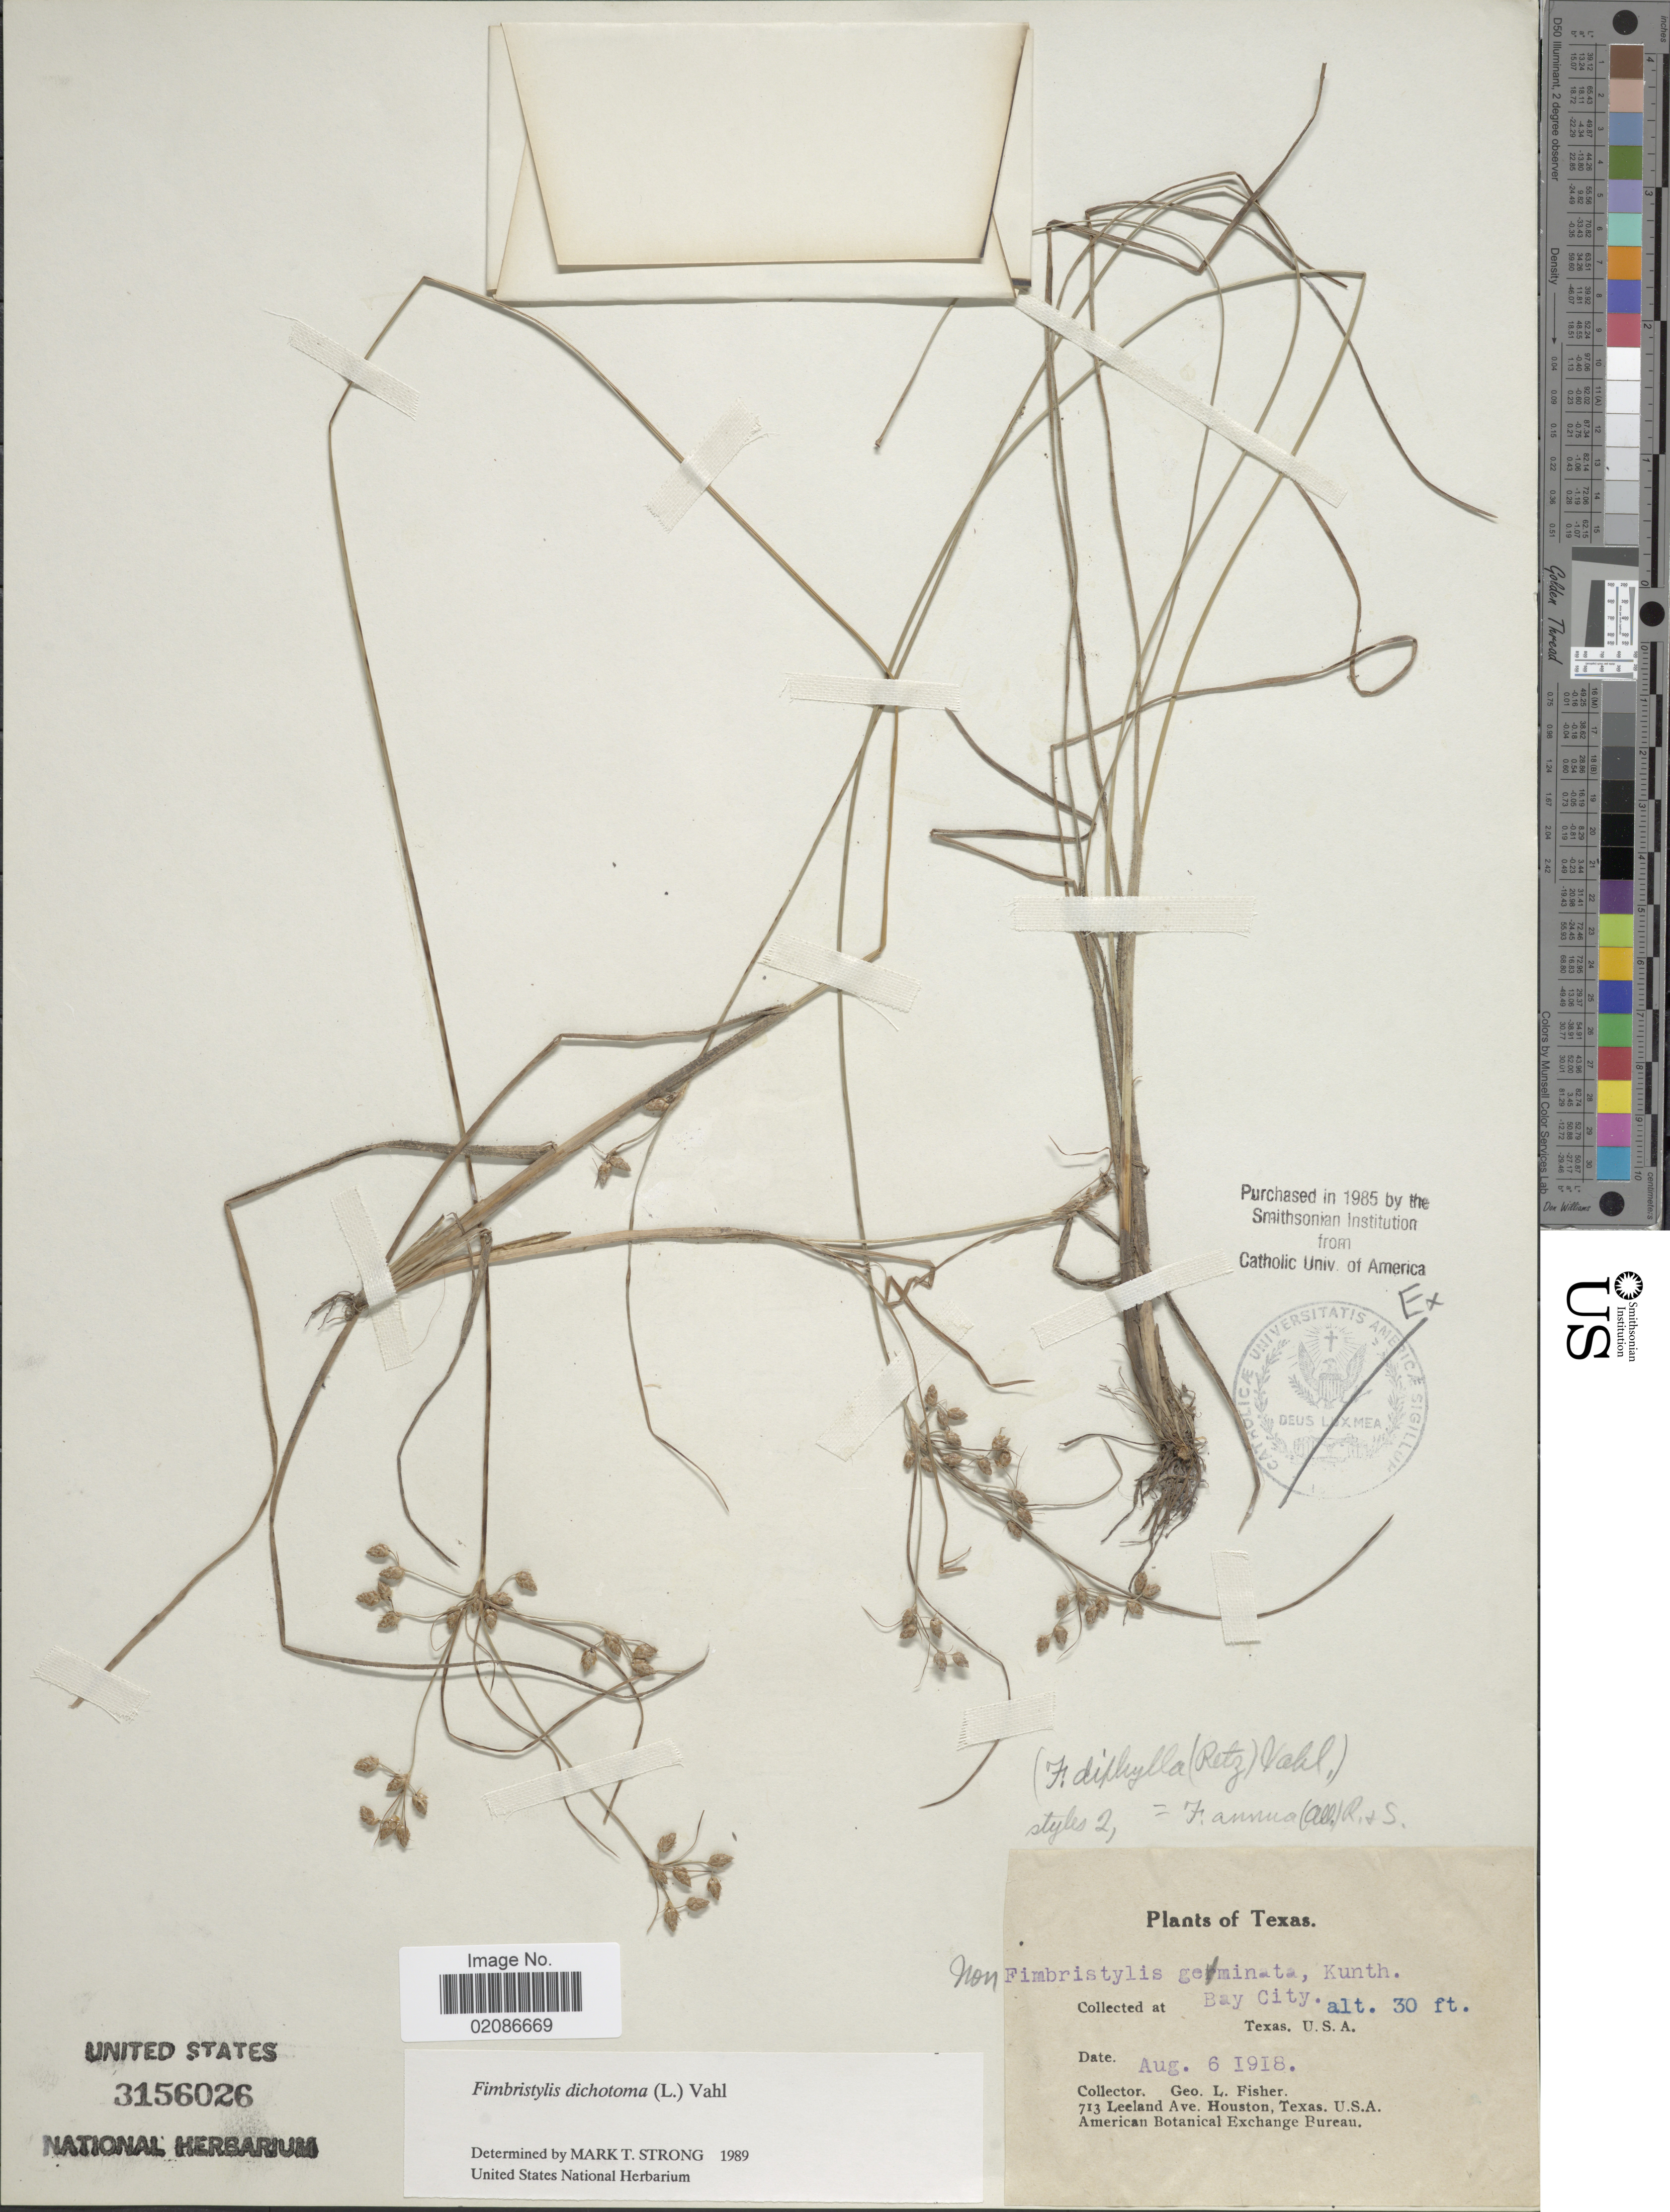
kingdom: Plantae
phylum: Tracheophyta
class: Liliopsida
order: Poales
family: Cyperaceae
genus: Fimbristylis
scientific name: Fimbristylis dichotoma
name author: (L.) Vahl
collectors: G. L. Fisher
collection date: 1918-08-03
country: United States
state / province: Texas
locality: Bay City, Texas U.S.A.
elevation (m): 9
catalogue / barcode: US 3156026